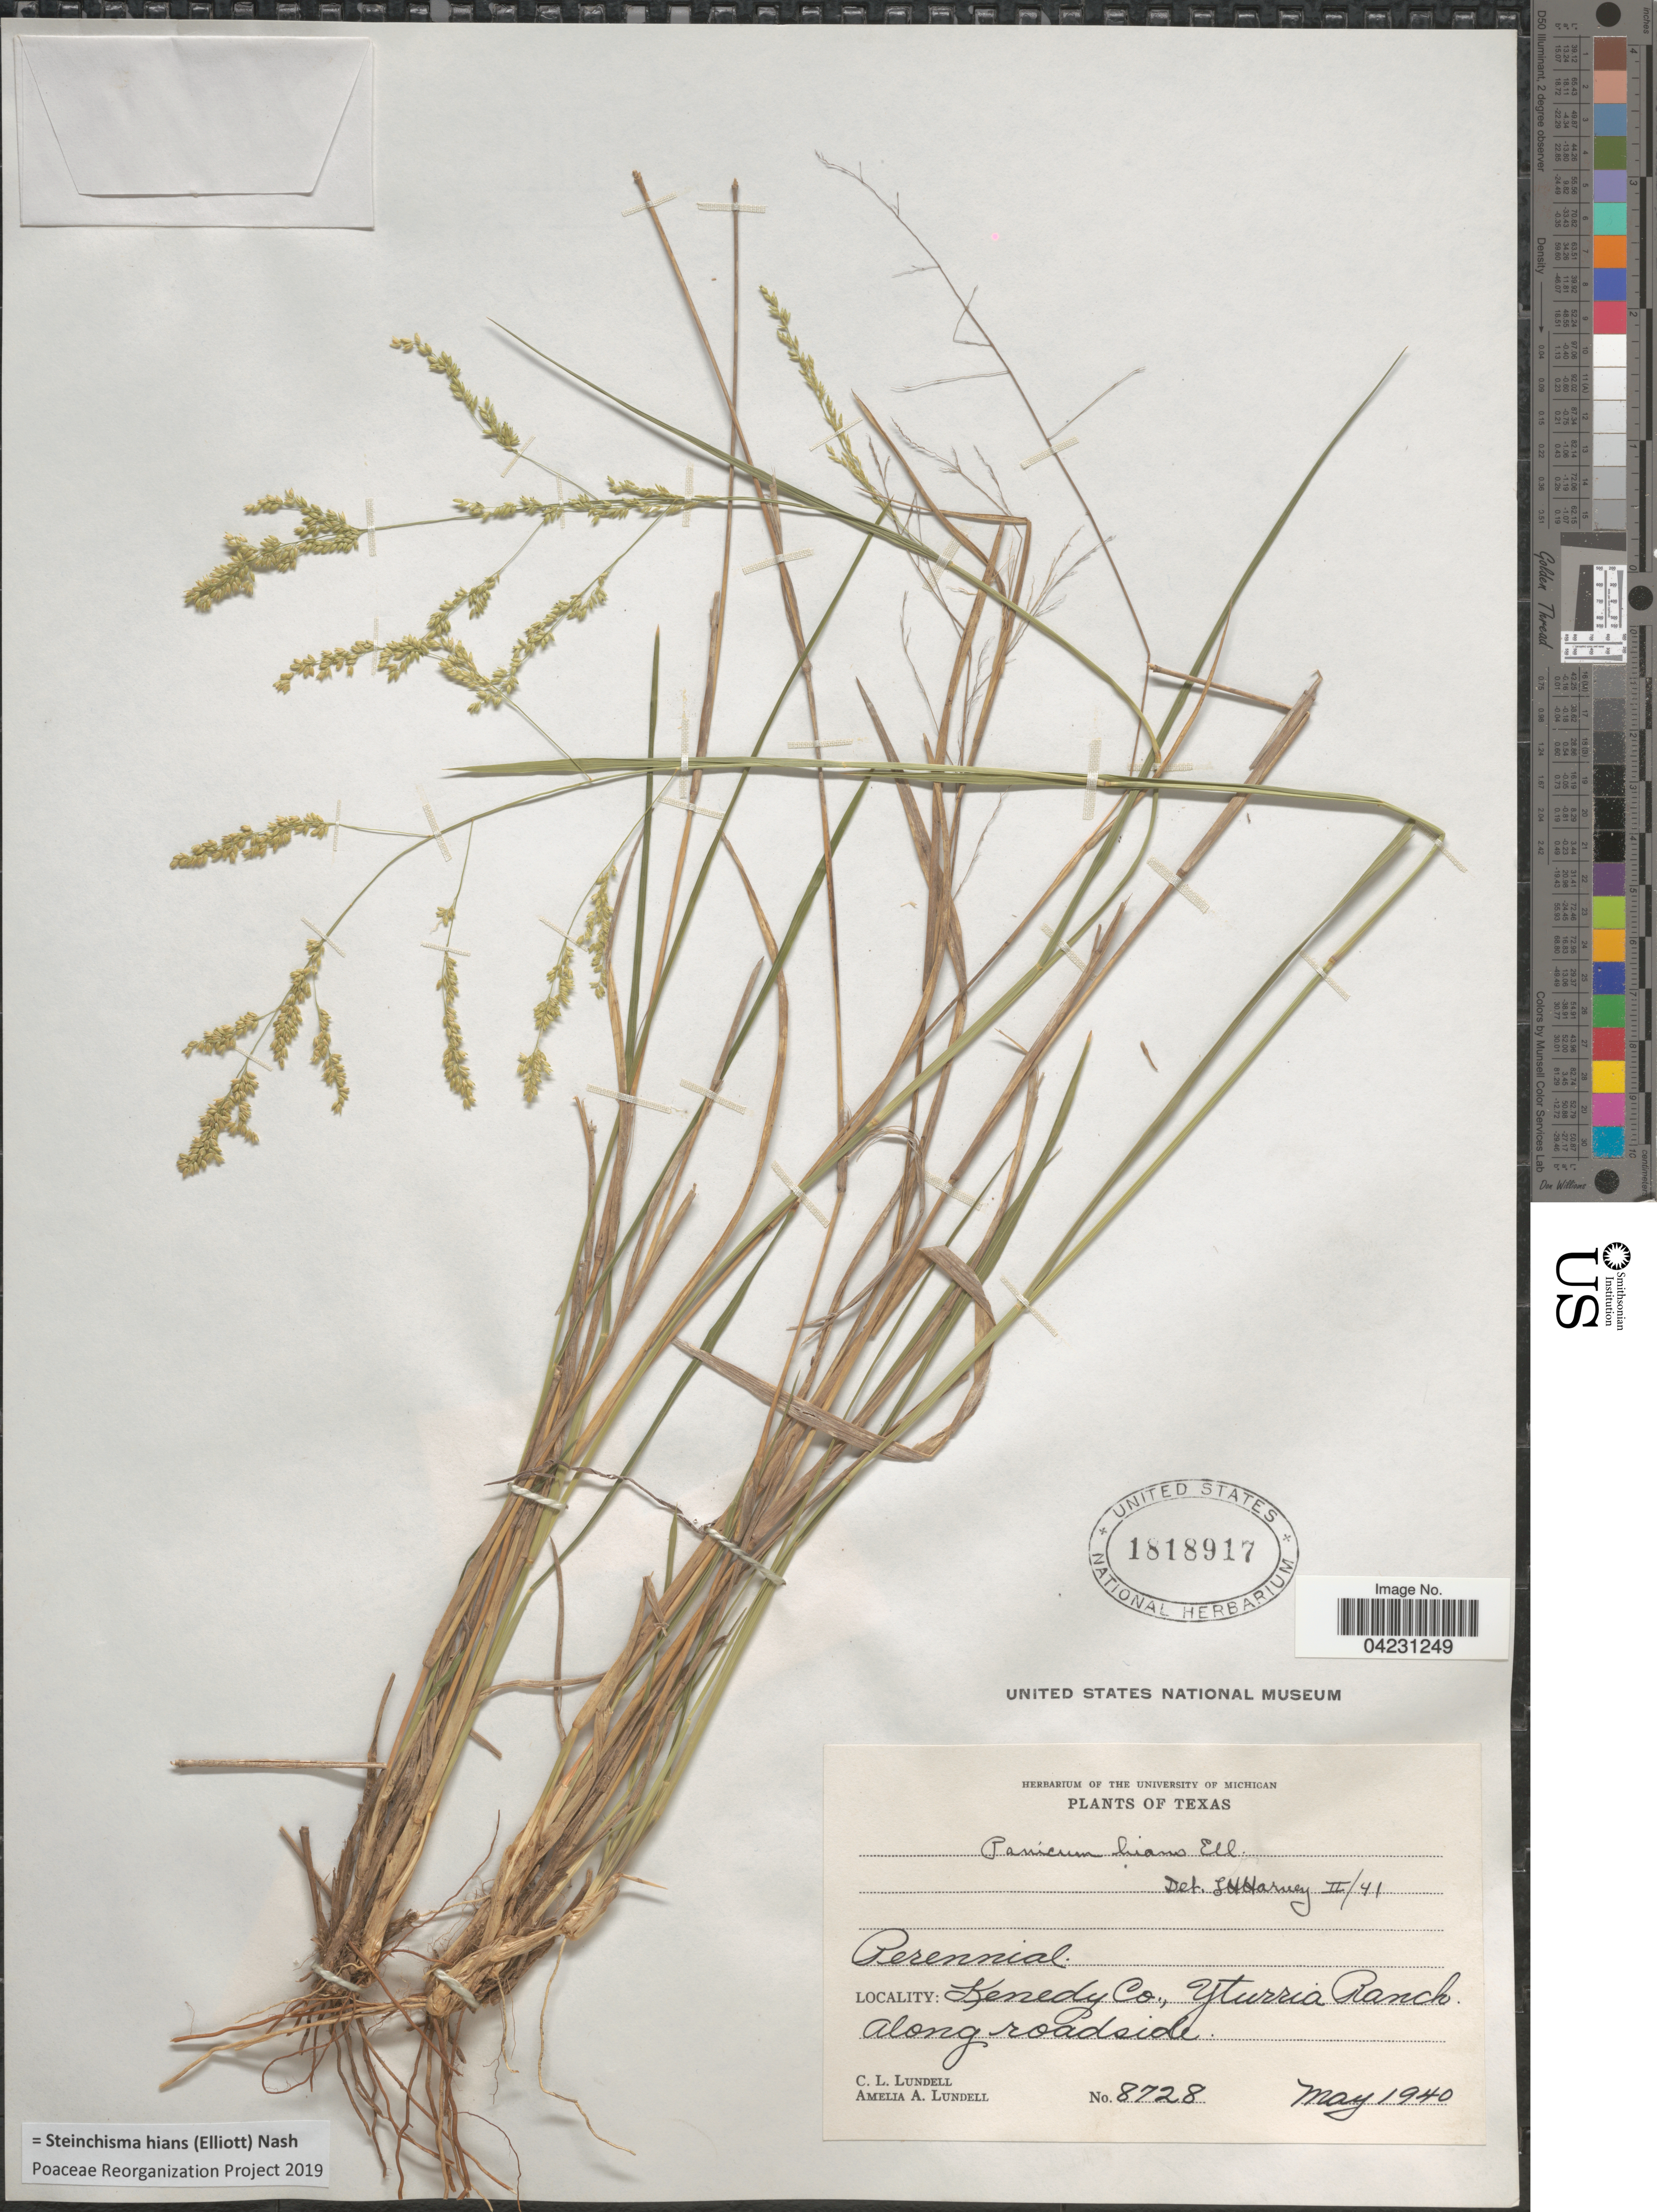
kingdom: Plantae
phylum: Tracheophyta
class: Liliopsida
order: Poales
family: Poaceae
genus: Steinchisma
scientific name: Steinchisma hians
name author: (Elliott) Nash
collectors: C. L. Lundell & A. A. Lundell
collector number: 8728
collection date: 1940-05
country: United States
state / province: Texas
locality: Kenedy Co., Yturria Ranch. Along roadside.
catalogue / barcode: US 1818917